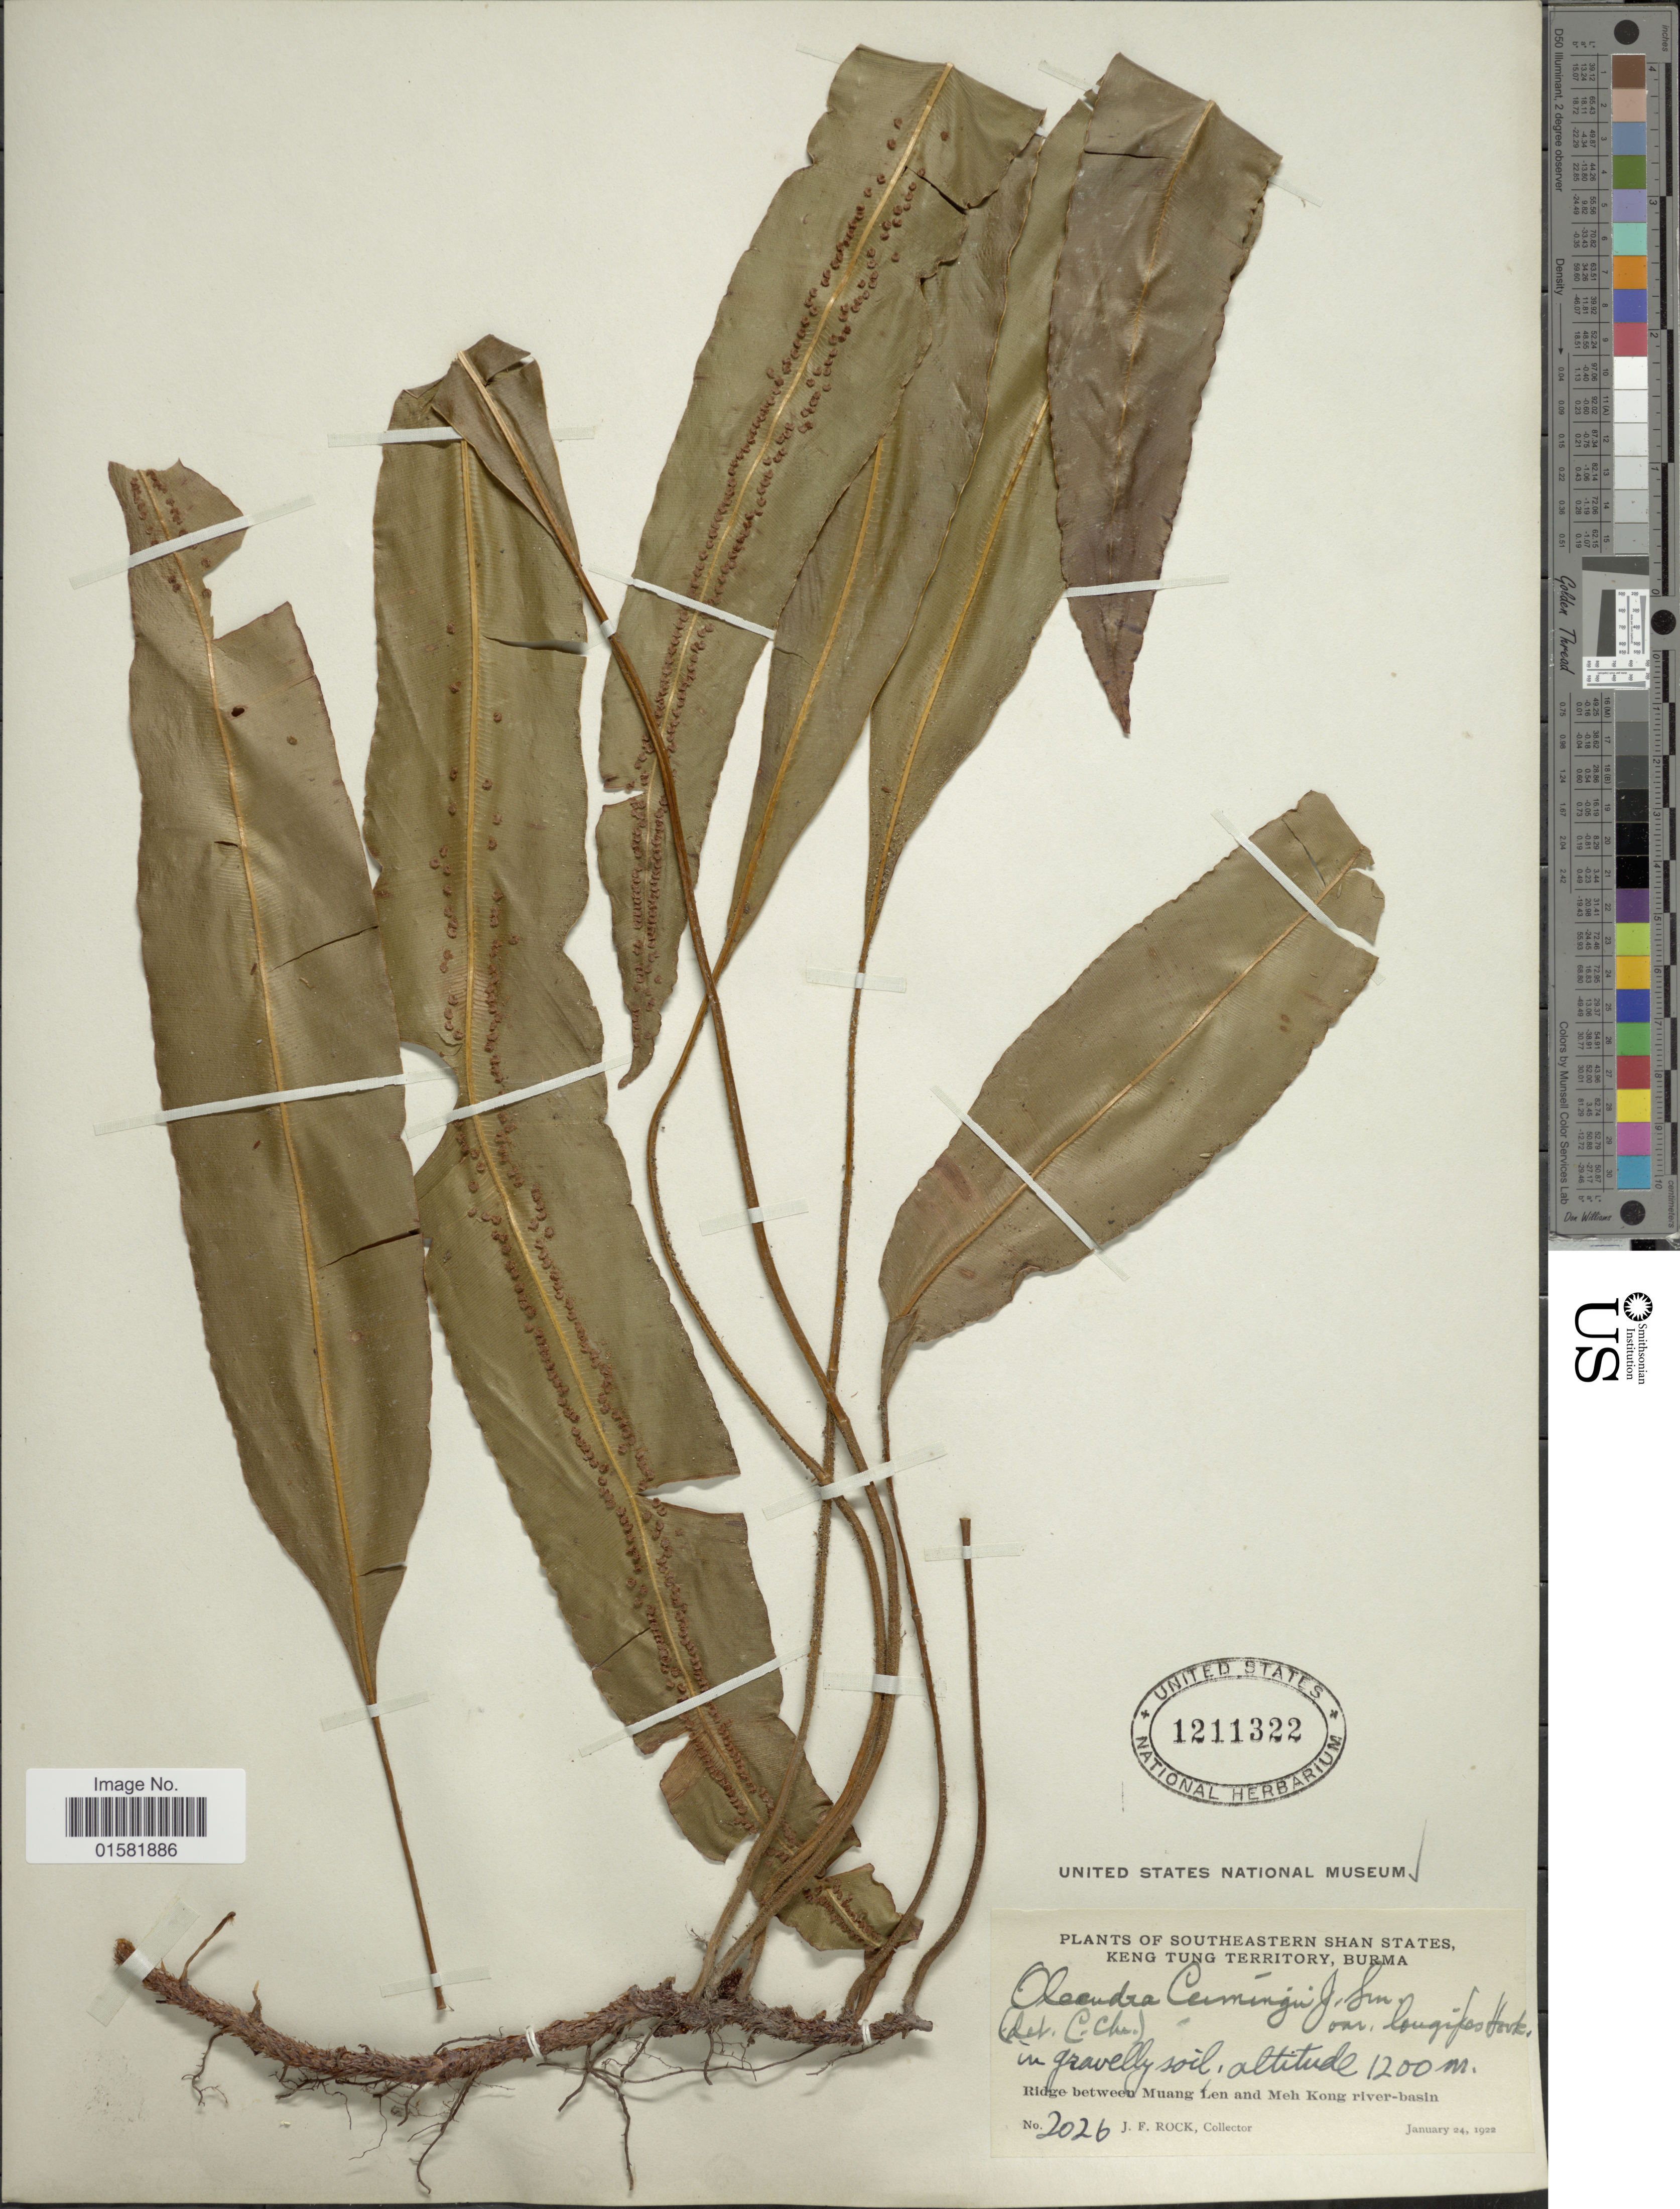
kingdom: Plantae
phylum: Tracheophyta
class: Polypodiopsida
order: Polypodiales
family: Oleandraceae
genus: Oleandra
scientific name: Oleandra cumingii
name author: J. Sm. ex C. Presl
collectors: J. Rock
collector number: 2026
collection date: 1922-01-24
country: Myanmar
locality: Southeastern Shan States, Keng Tung Territory, Burma, Ridge between Muang Len and Meh Kong river-basin.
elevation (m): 1200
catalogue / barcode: US 1211322